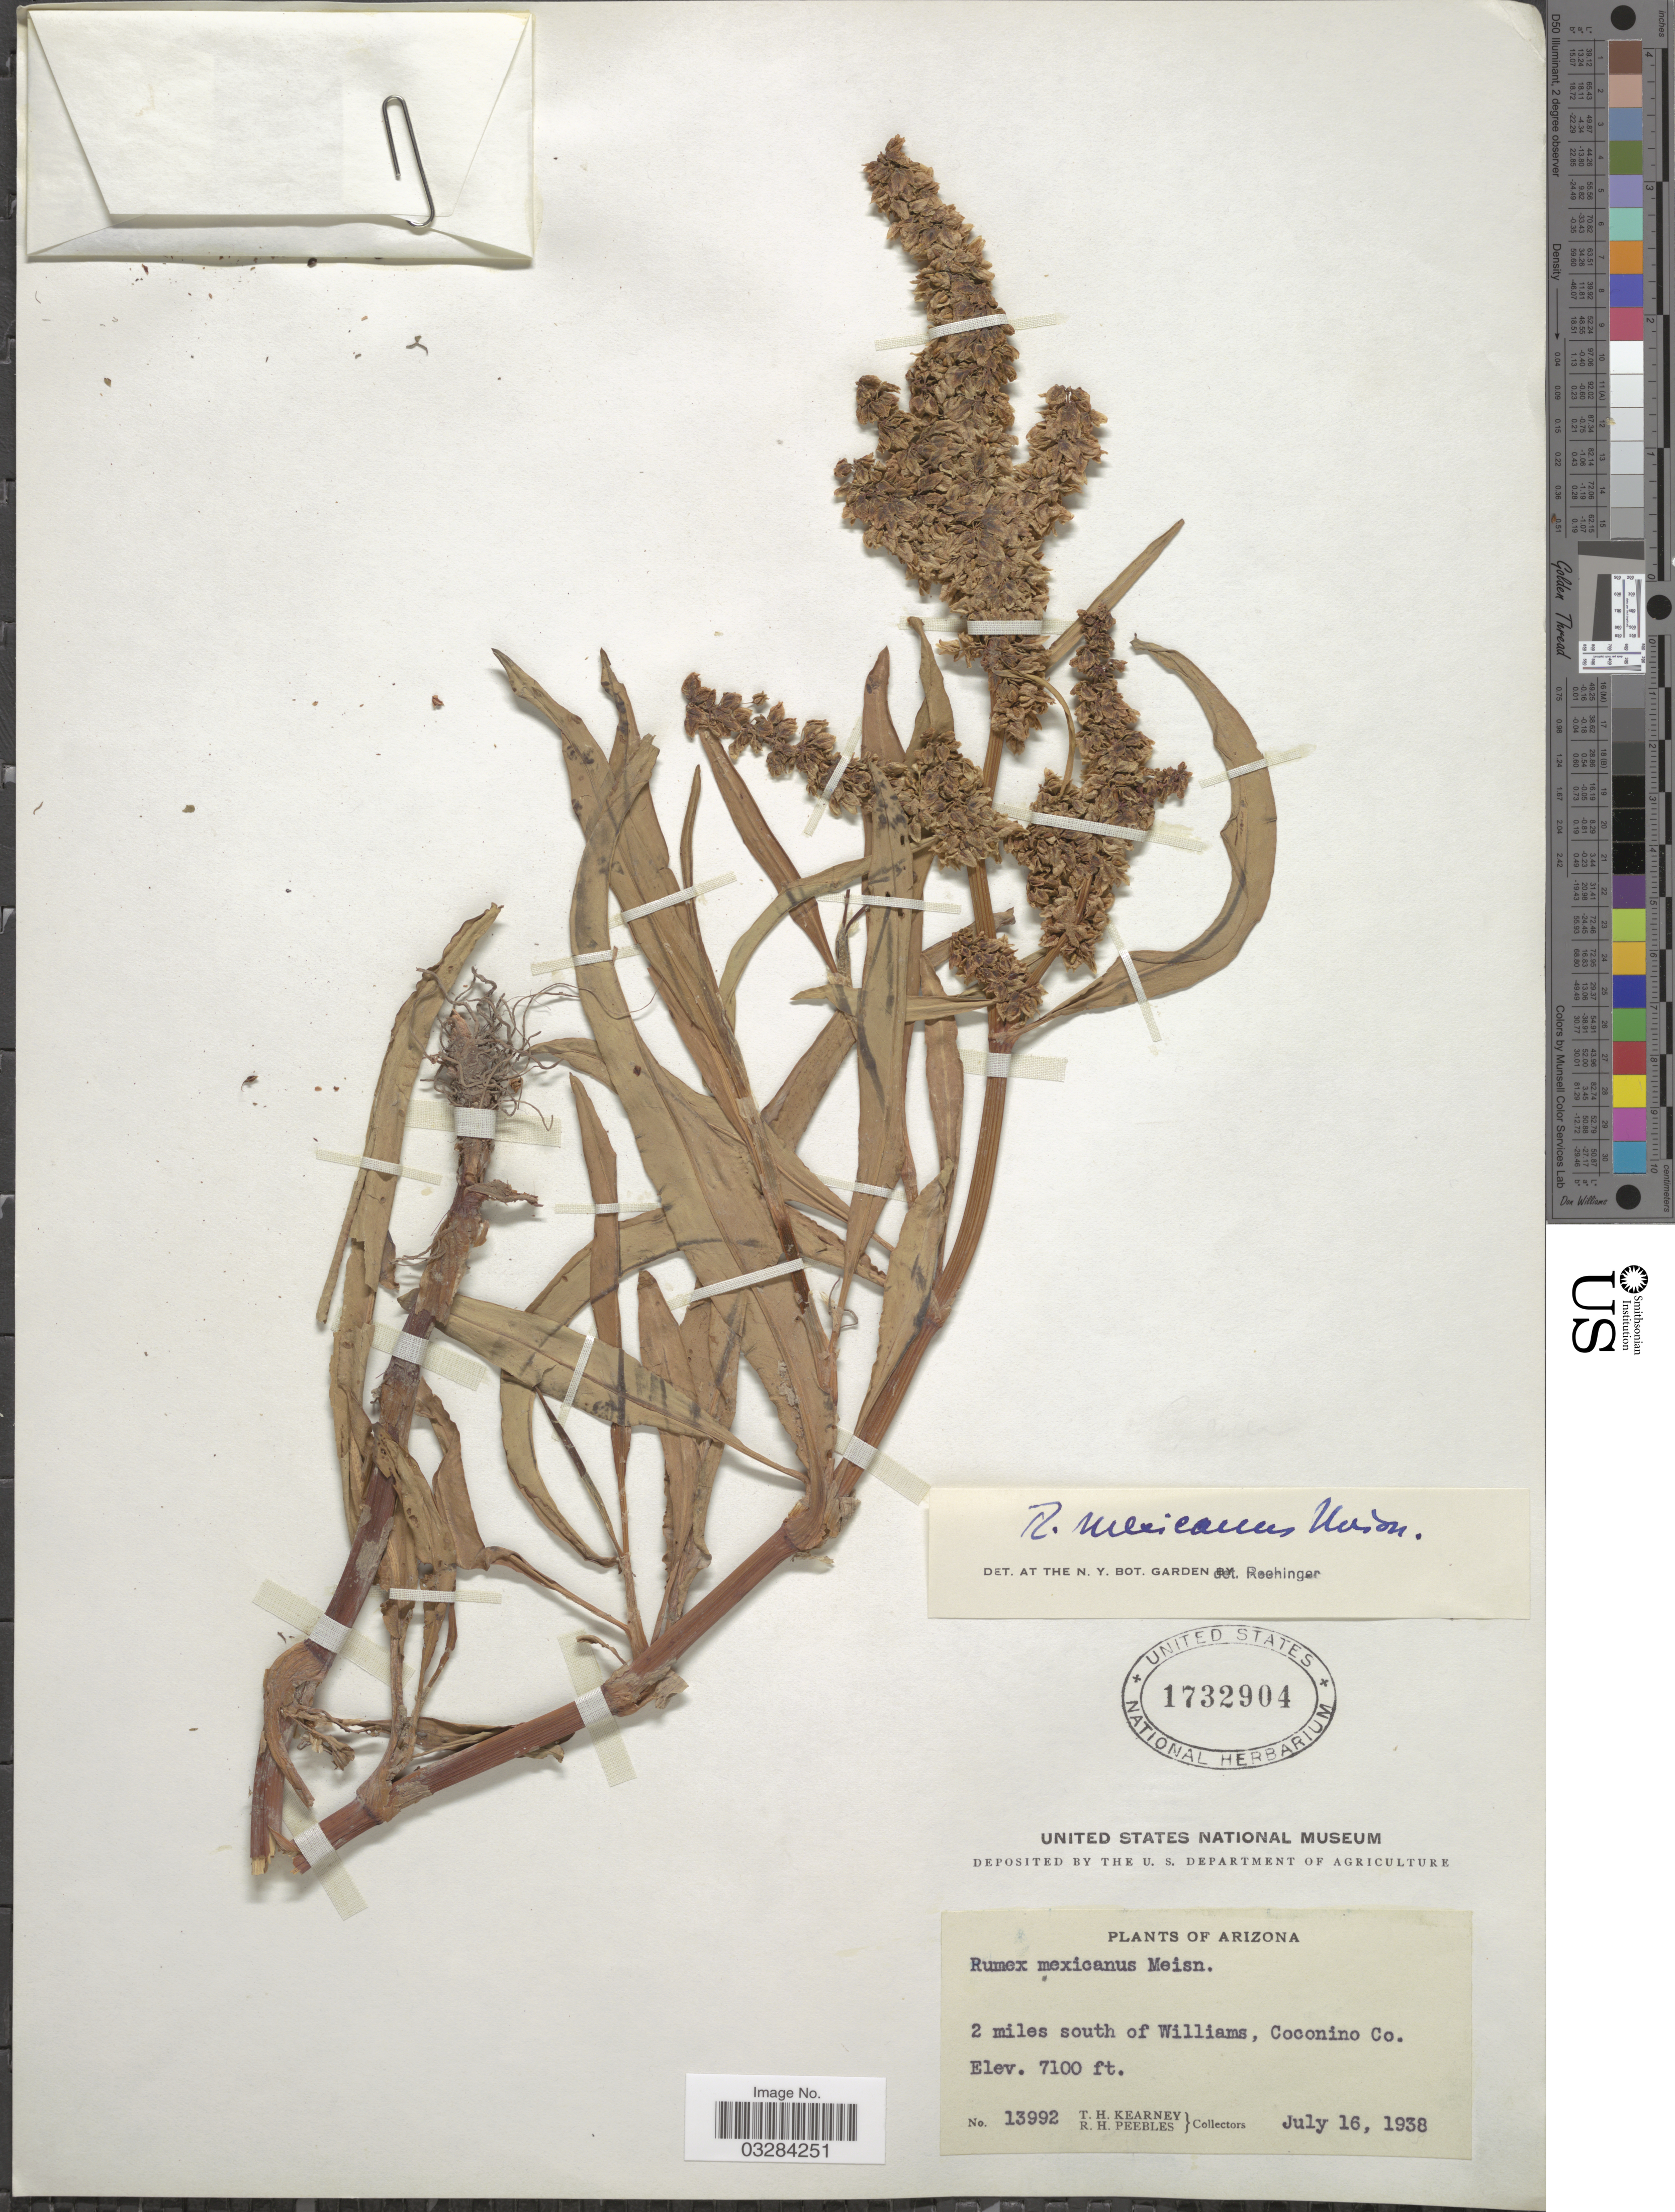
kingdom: Plantae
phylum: Tracheophyta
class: Magnoliopsida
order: Caryophyllales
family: Polygonaceae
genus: Rumex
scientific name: Rumex mexicanus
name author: Meisn.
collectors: T. H. Kearney & R. H. Peebles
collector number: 13992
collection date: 1938-07-16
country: United States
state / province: Arizona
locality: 2 miles south of Williams, Coconino Co.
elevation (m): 2164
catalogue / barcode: US 1732904